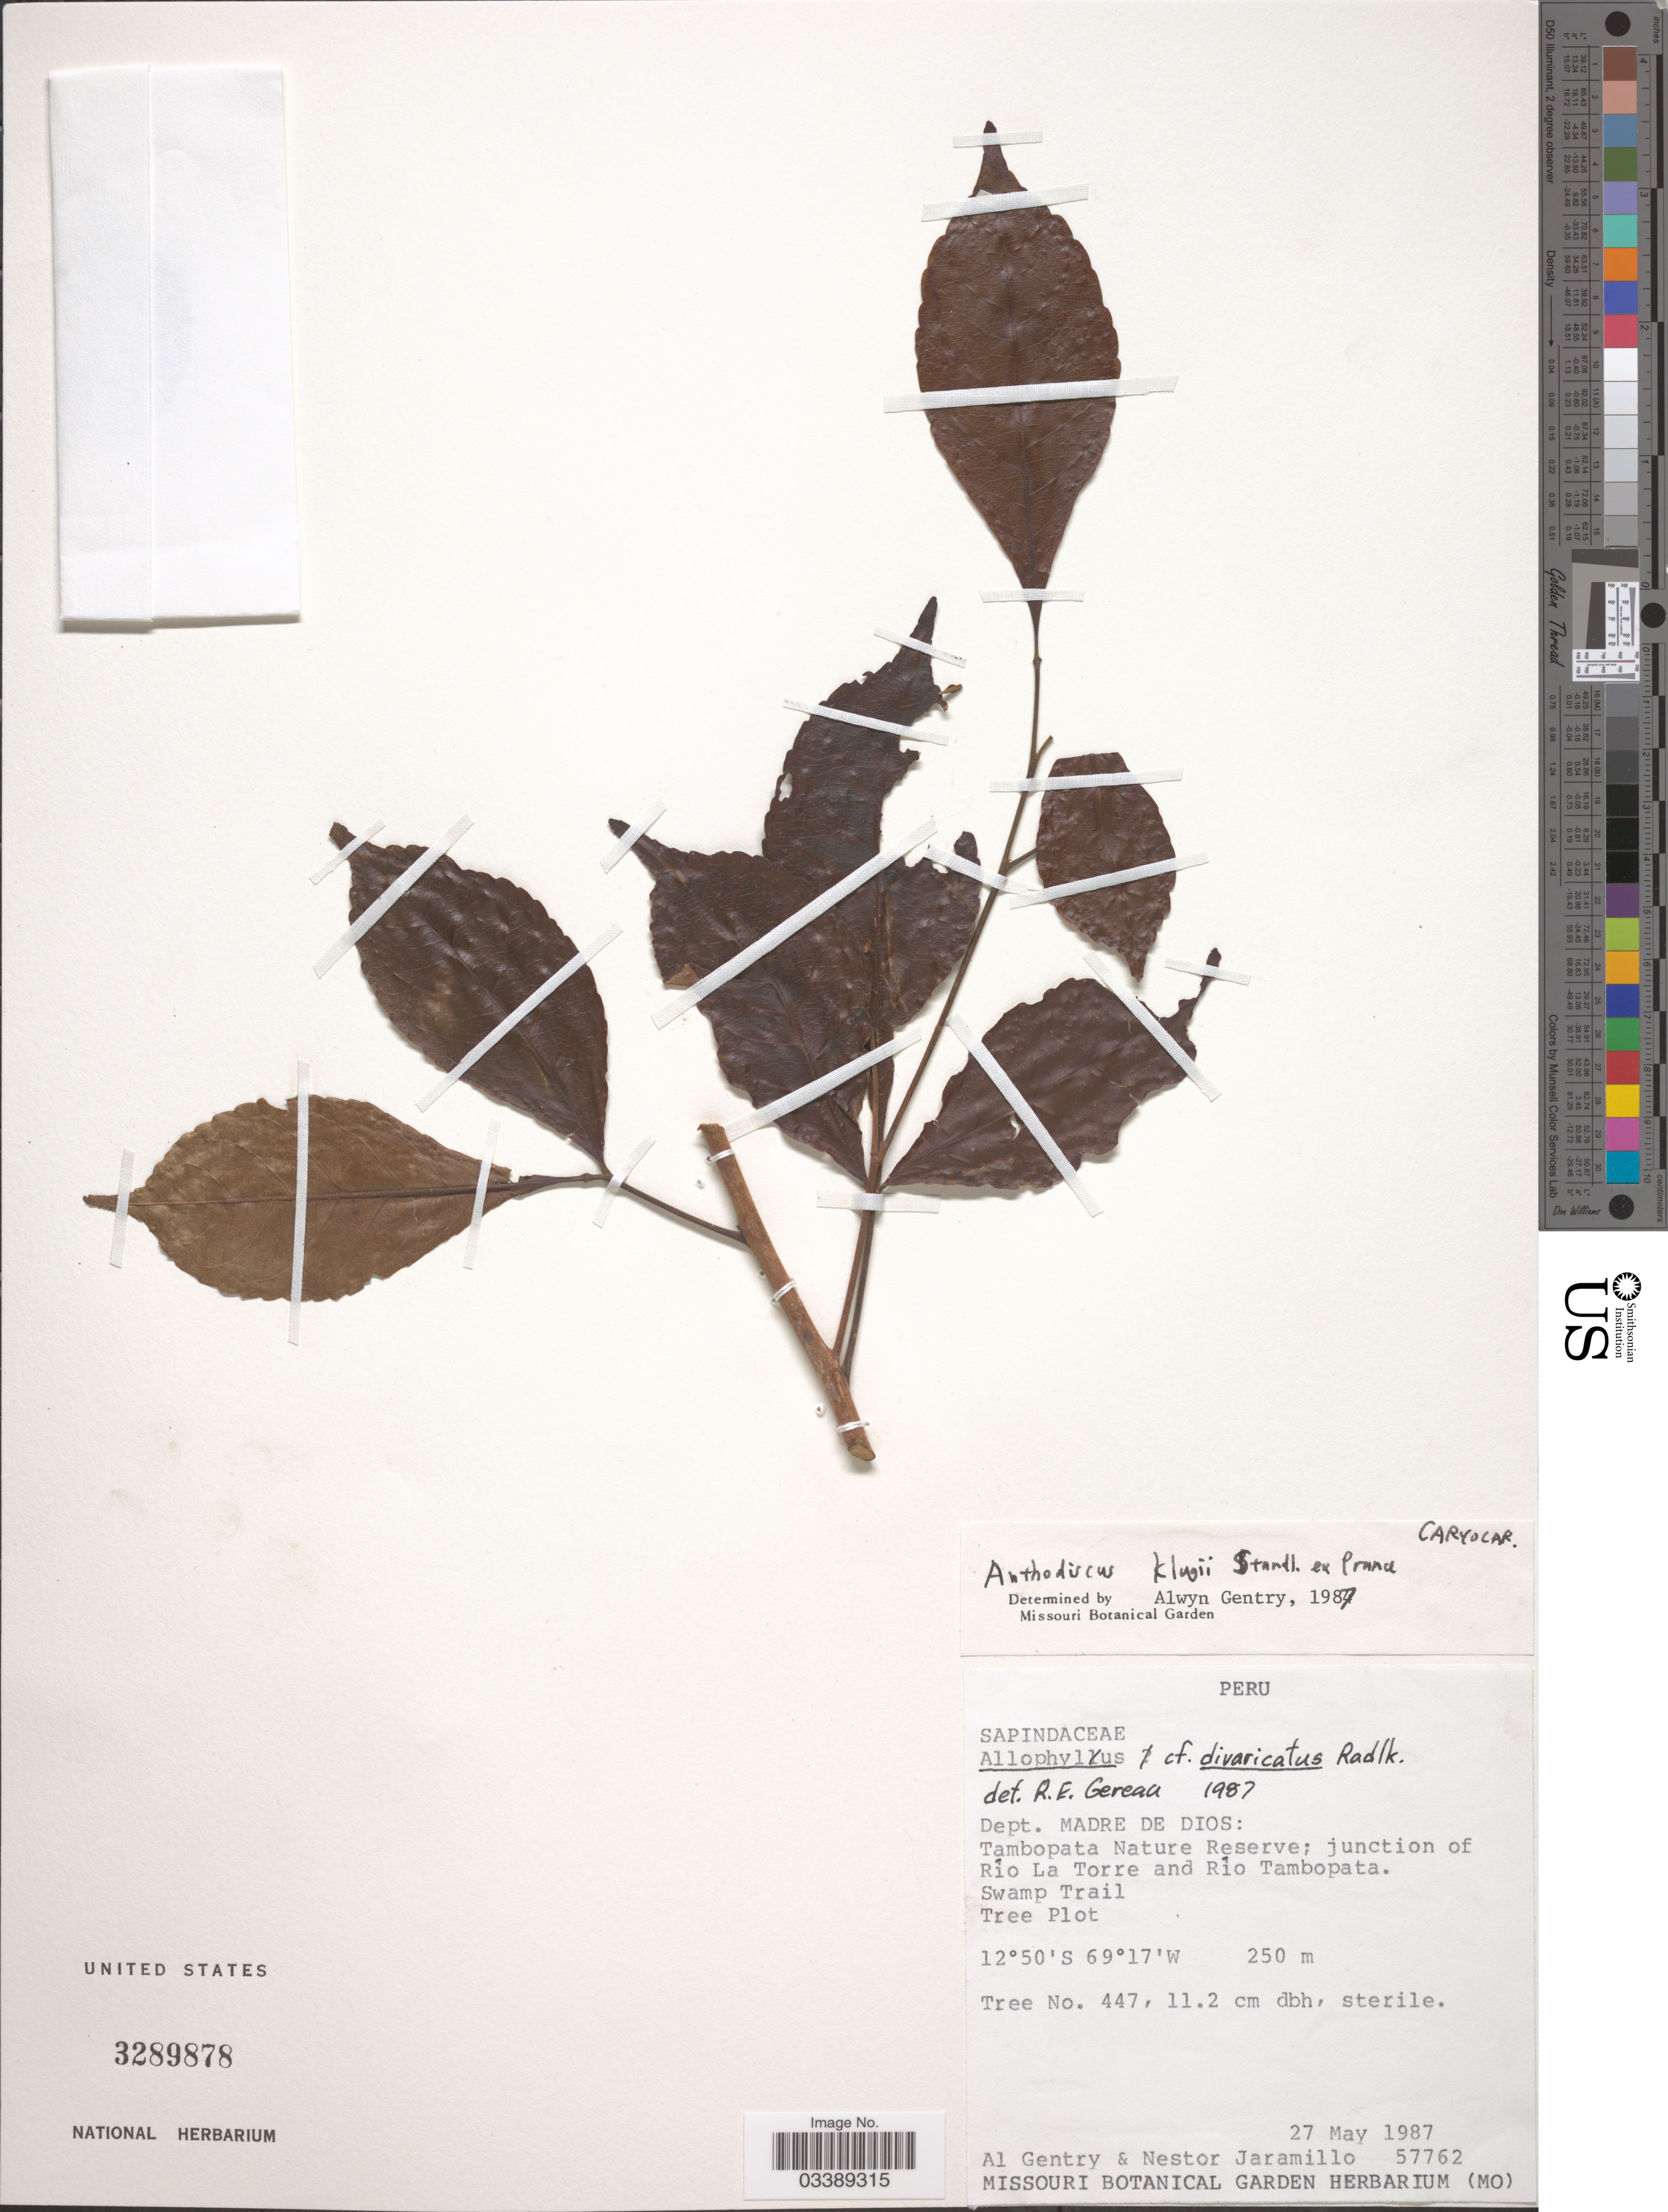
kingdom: Plantae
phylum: Tracheophyta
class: Magnoliopsida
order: Malpighiales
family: Caryocaraceae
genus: Anthodiscus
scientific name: Anthodiscus klugii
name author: Standl. ex Prance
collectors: A. H. Gentry & N. Jaramillo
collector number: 57762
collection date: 1987-05-27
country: Peru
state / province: Madre de Dios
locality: Dept. Madre de Dios: Tambopata Nature Reserve; junction of Río La Torre and Río Tambopata. Swamp Trail. Tree Plot.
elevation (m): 250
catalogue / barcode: US 3289878